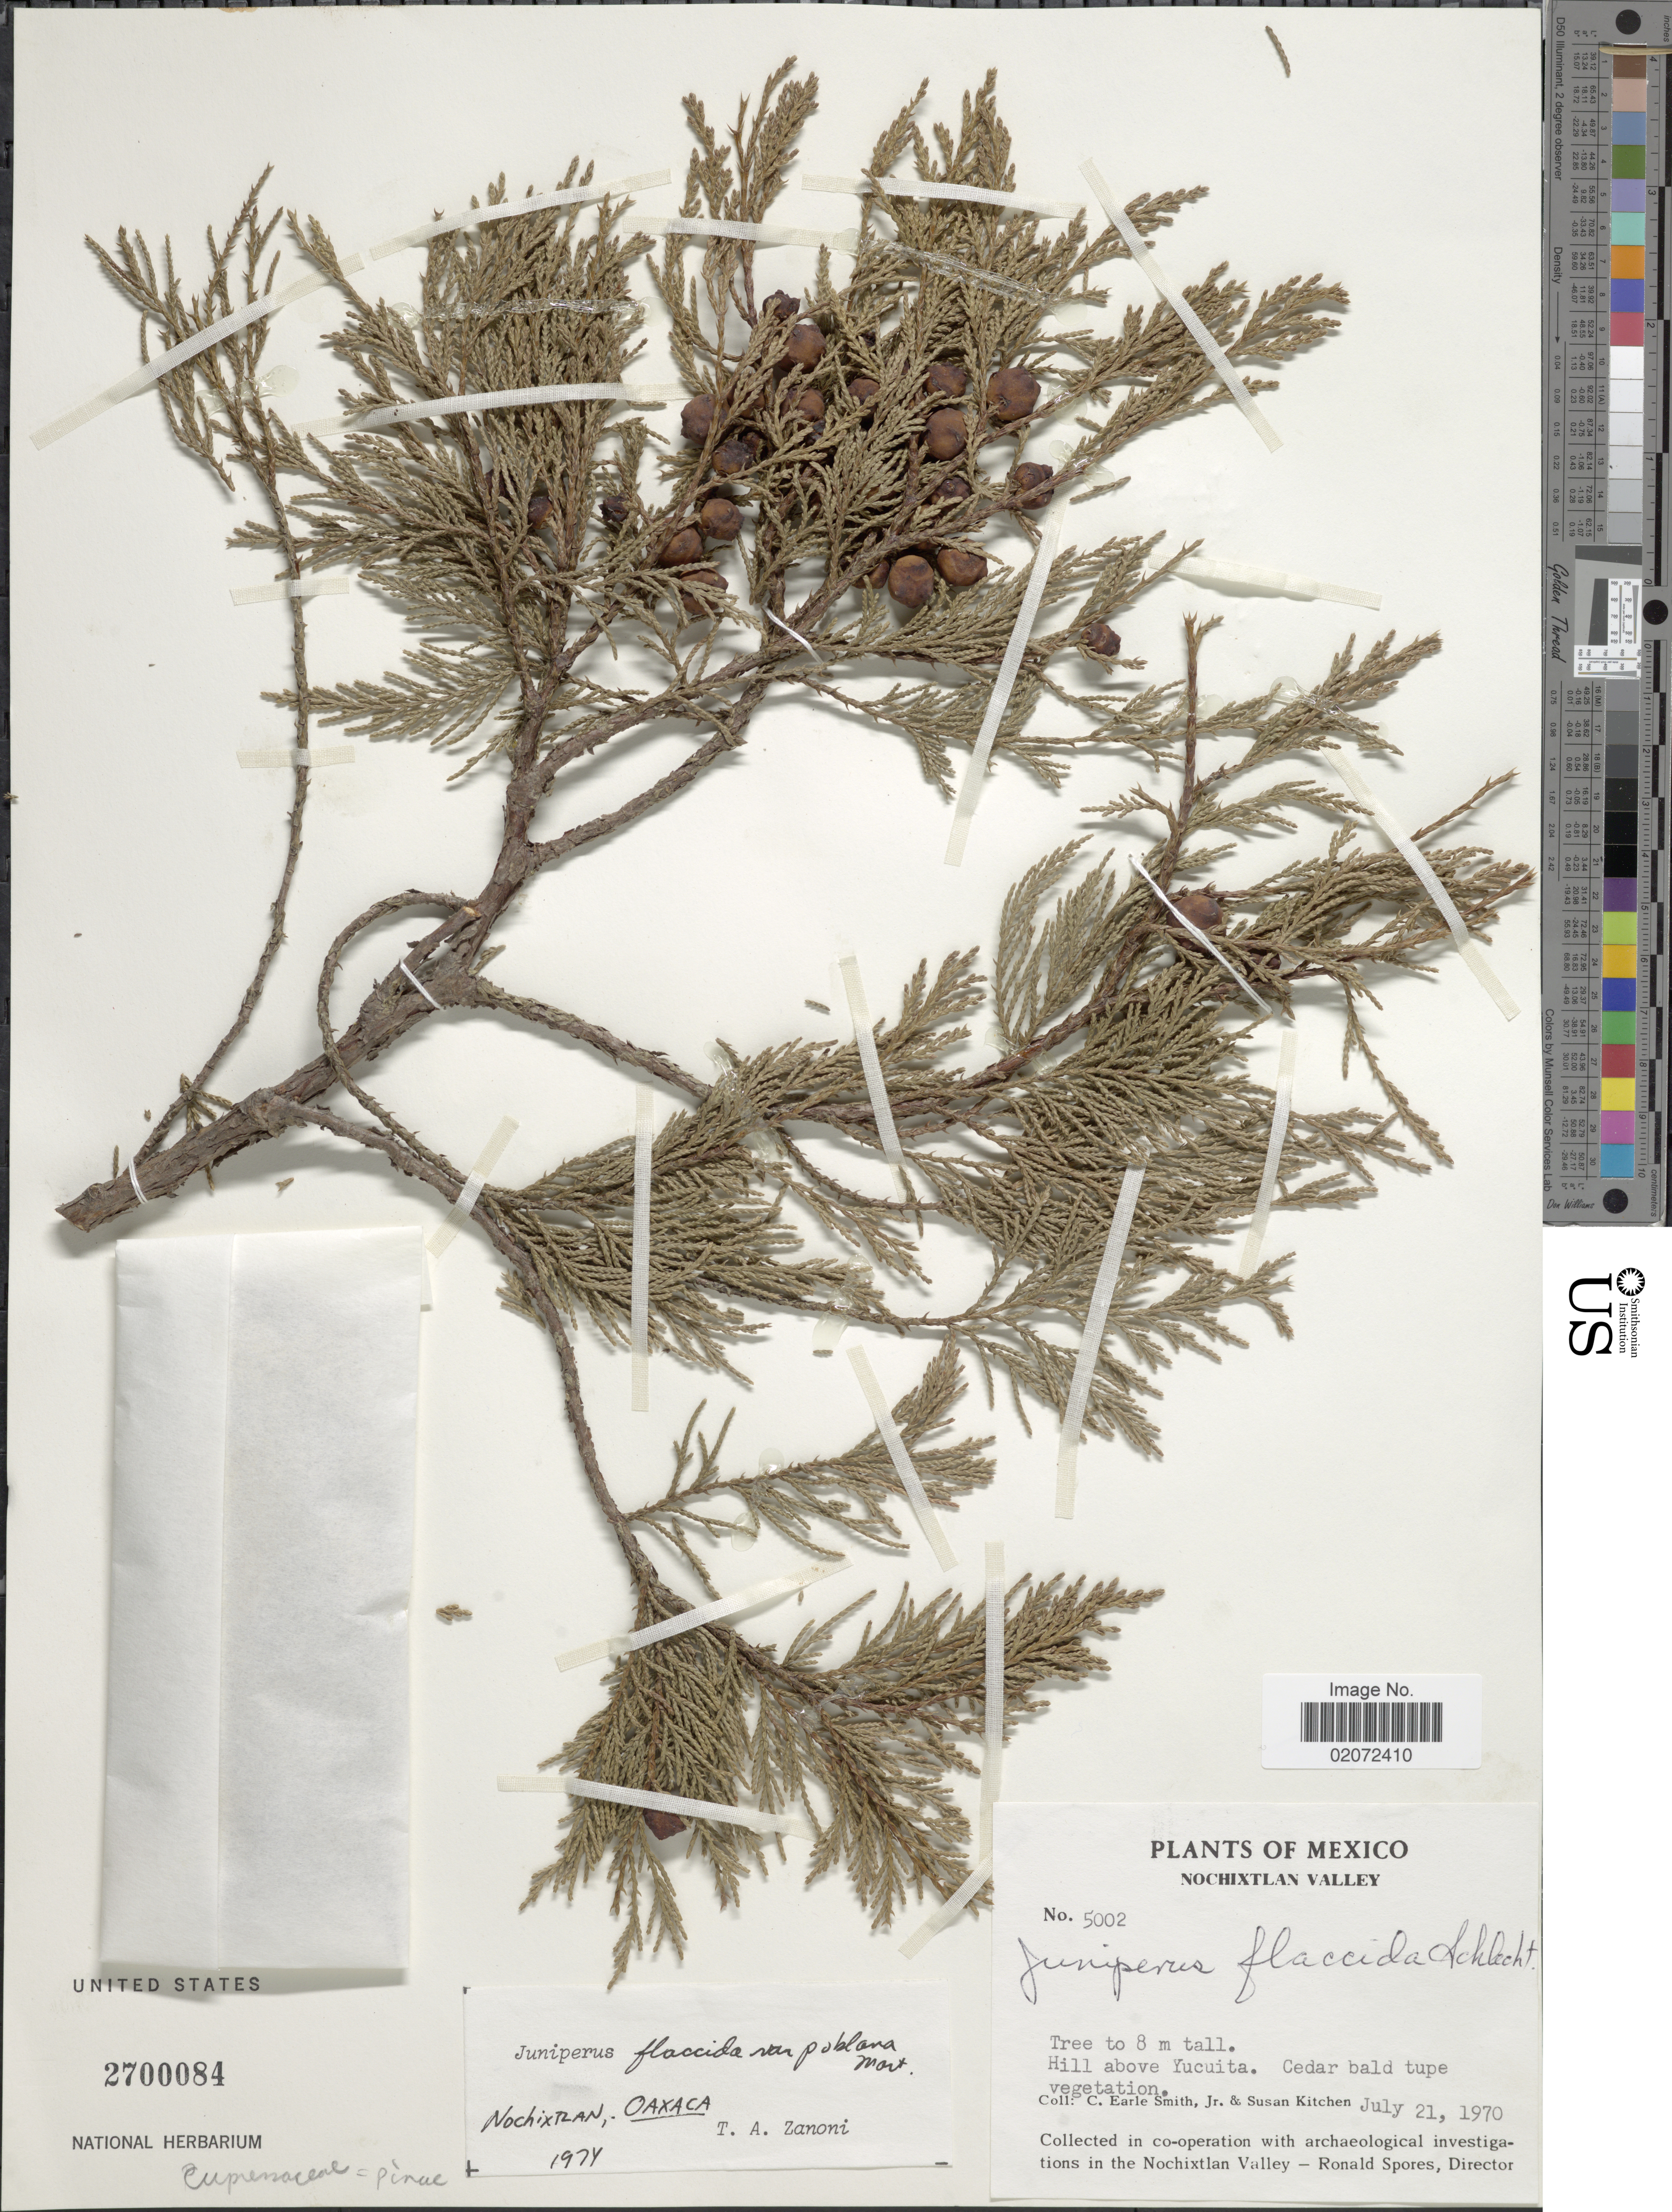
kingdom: Plantae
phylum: Tracheophyta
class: Pinopsida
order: Pinales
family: Cupressaceae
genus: Juniperus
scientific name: Juniperus flaccida var. poblana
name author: Martínez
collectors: C. E. Smith Jr. & S. Kitchen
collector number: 5002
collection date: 1970-07-21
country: Mexico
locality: Nochixtlan Valley. Hill above Yucuita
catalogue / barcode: US 2700084